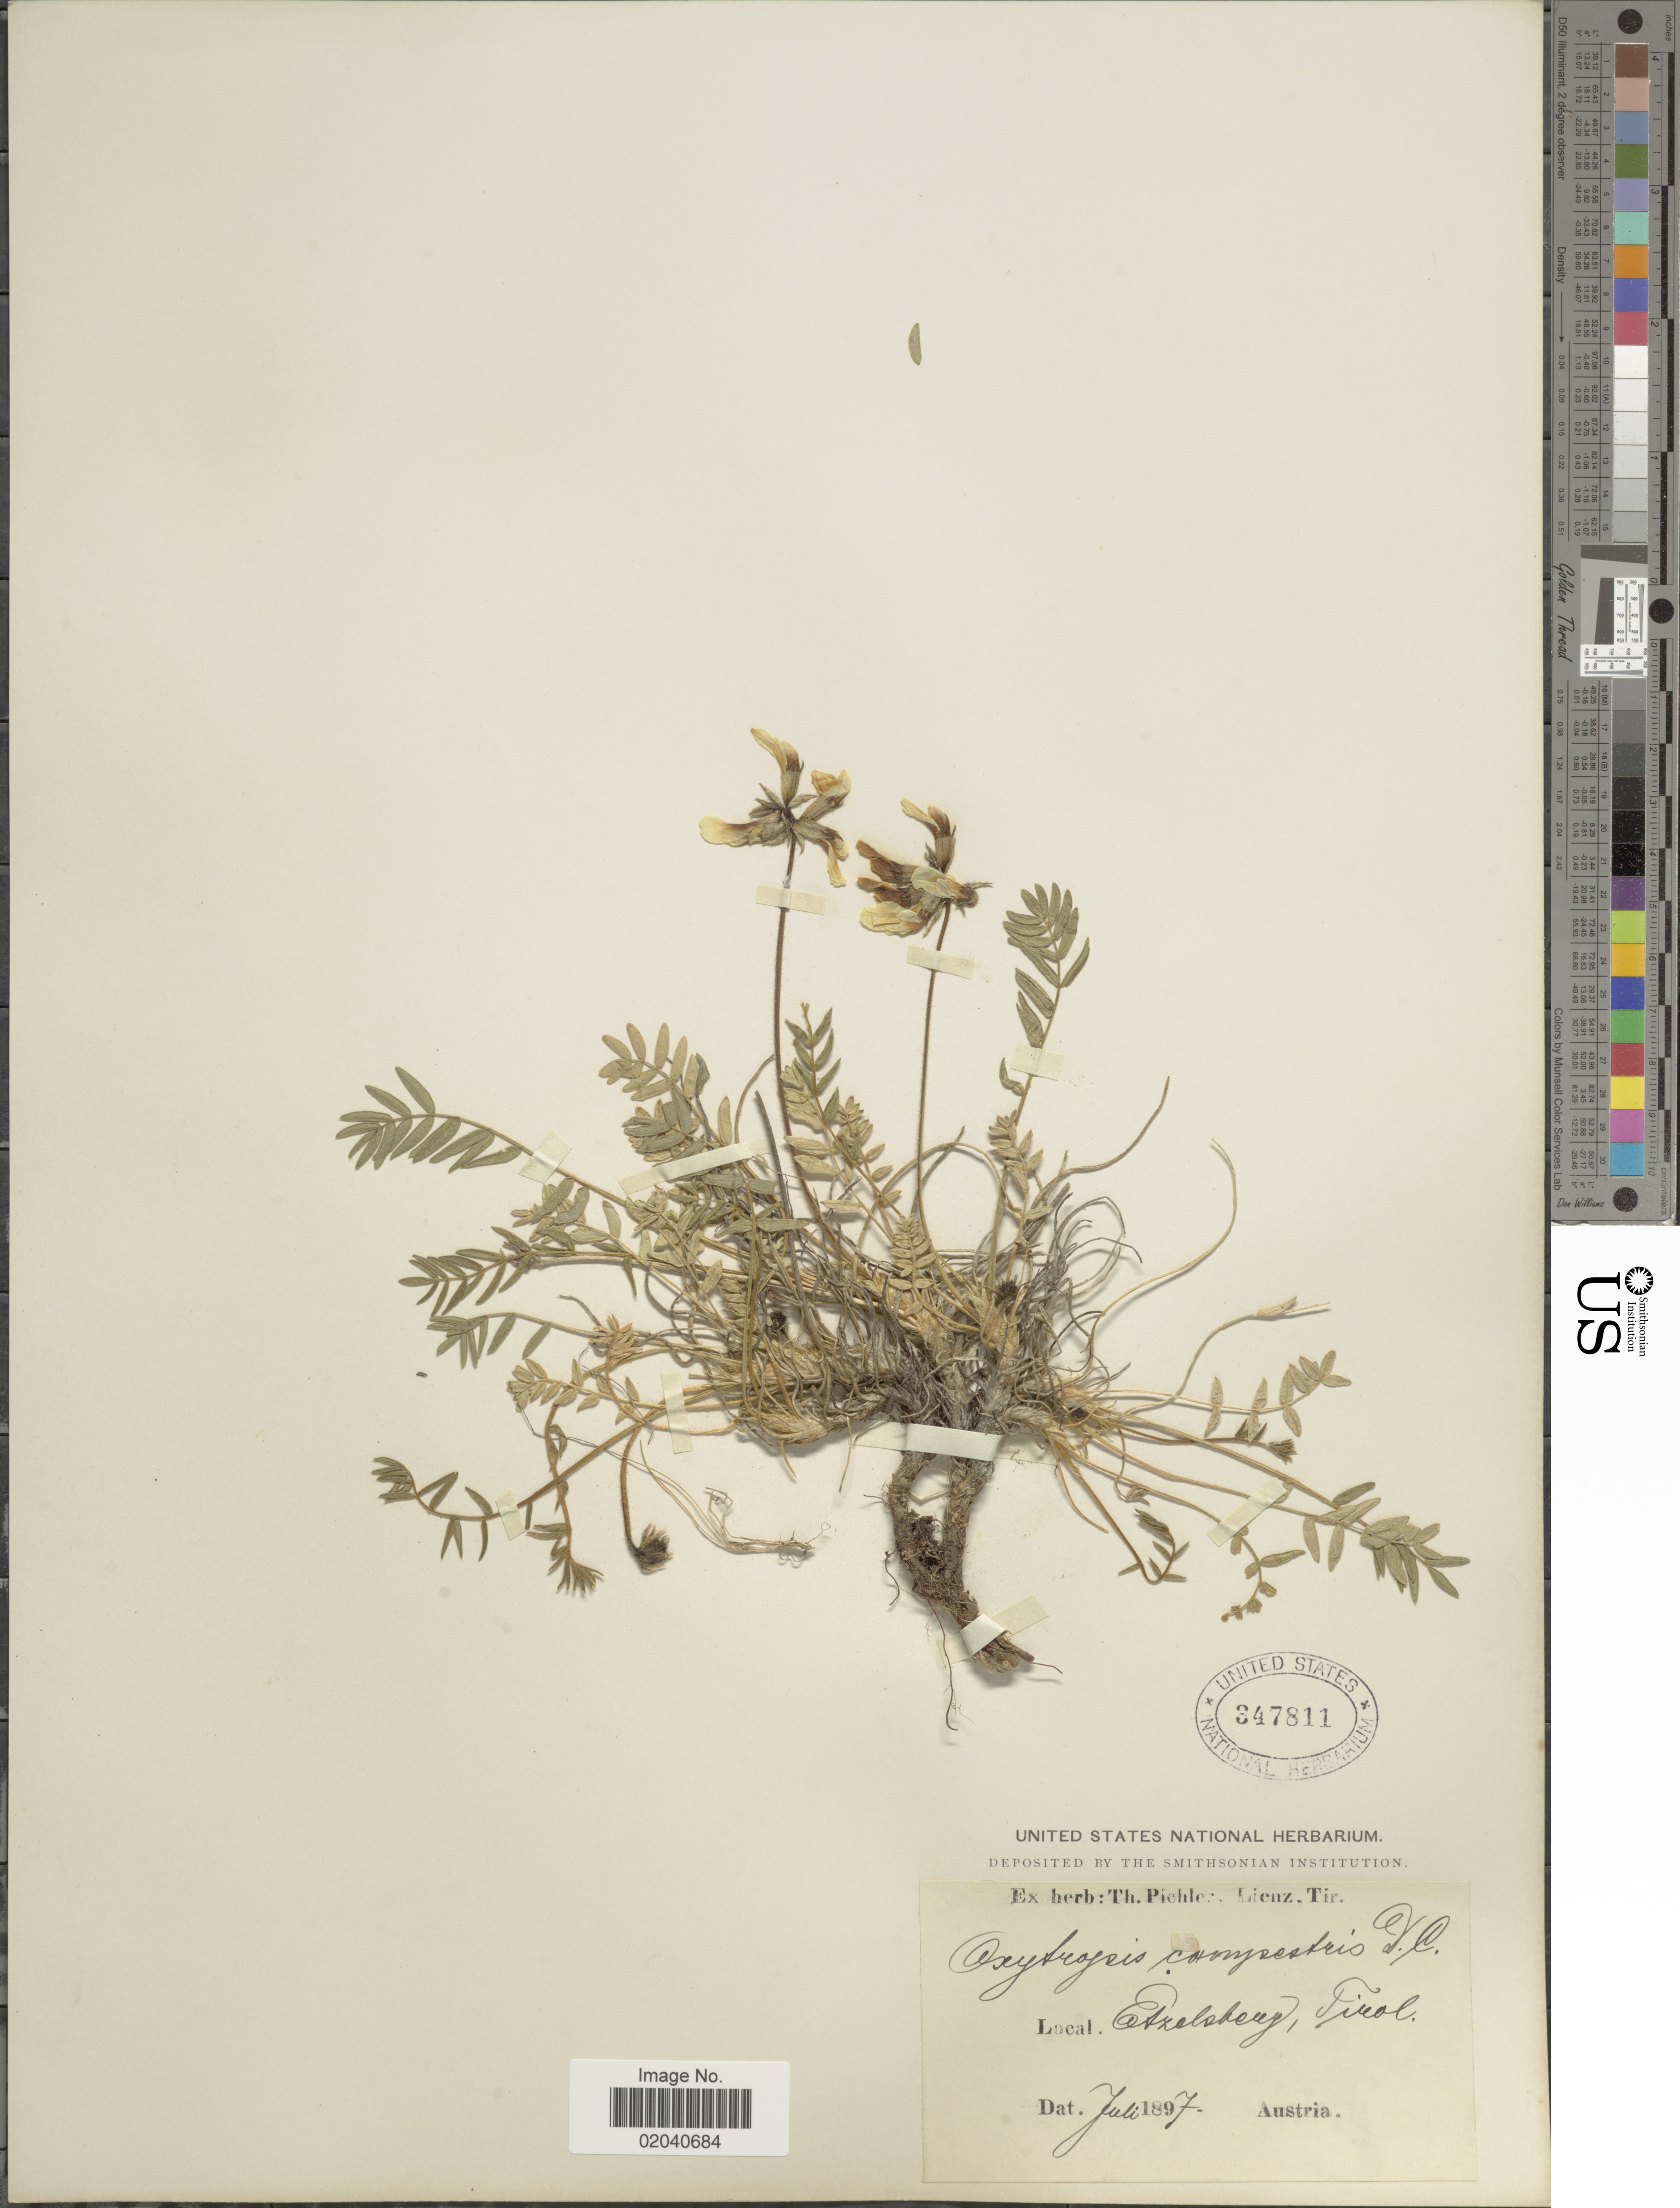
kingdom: Plantae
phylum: Tracheophyta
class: Magnoliopsida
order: Fabales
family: Fabaceae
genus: Oxytropis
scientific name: Oxytropis campestris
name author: (L.) DC.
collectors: ex herb. T. Pichler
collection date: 1897-07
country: Austria / Italy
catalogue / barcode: US 347811